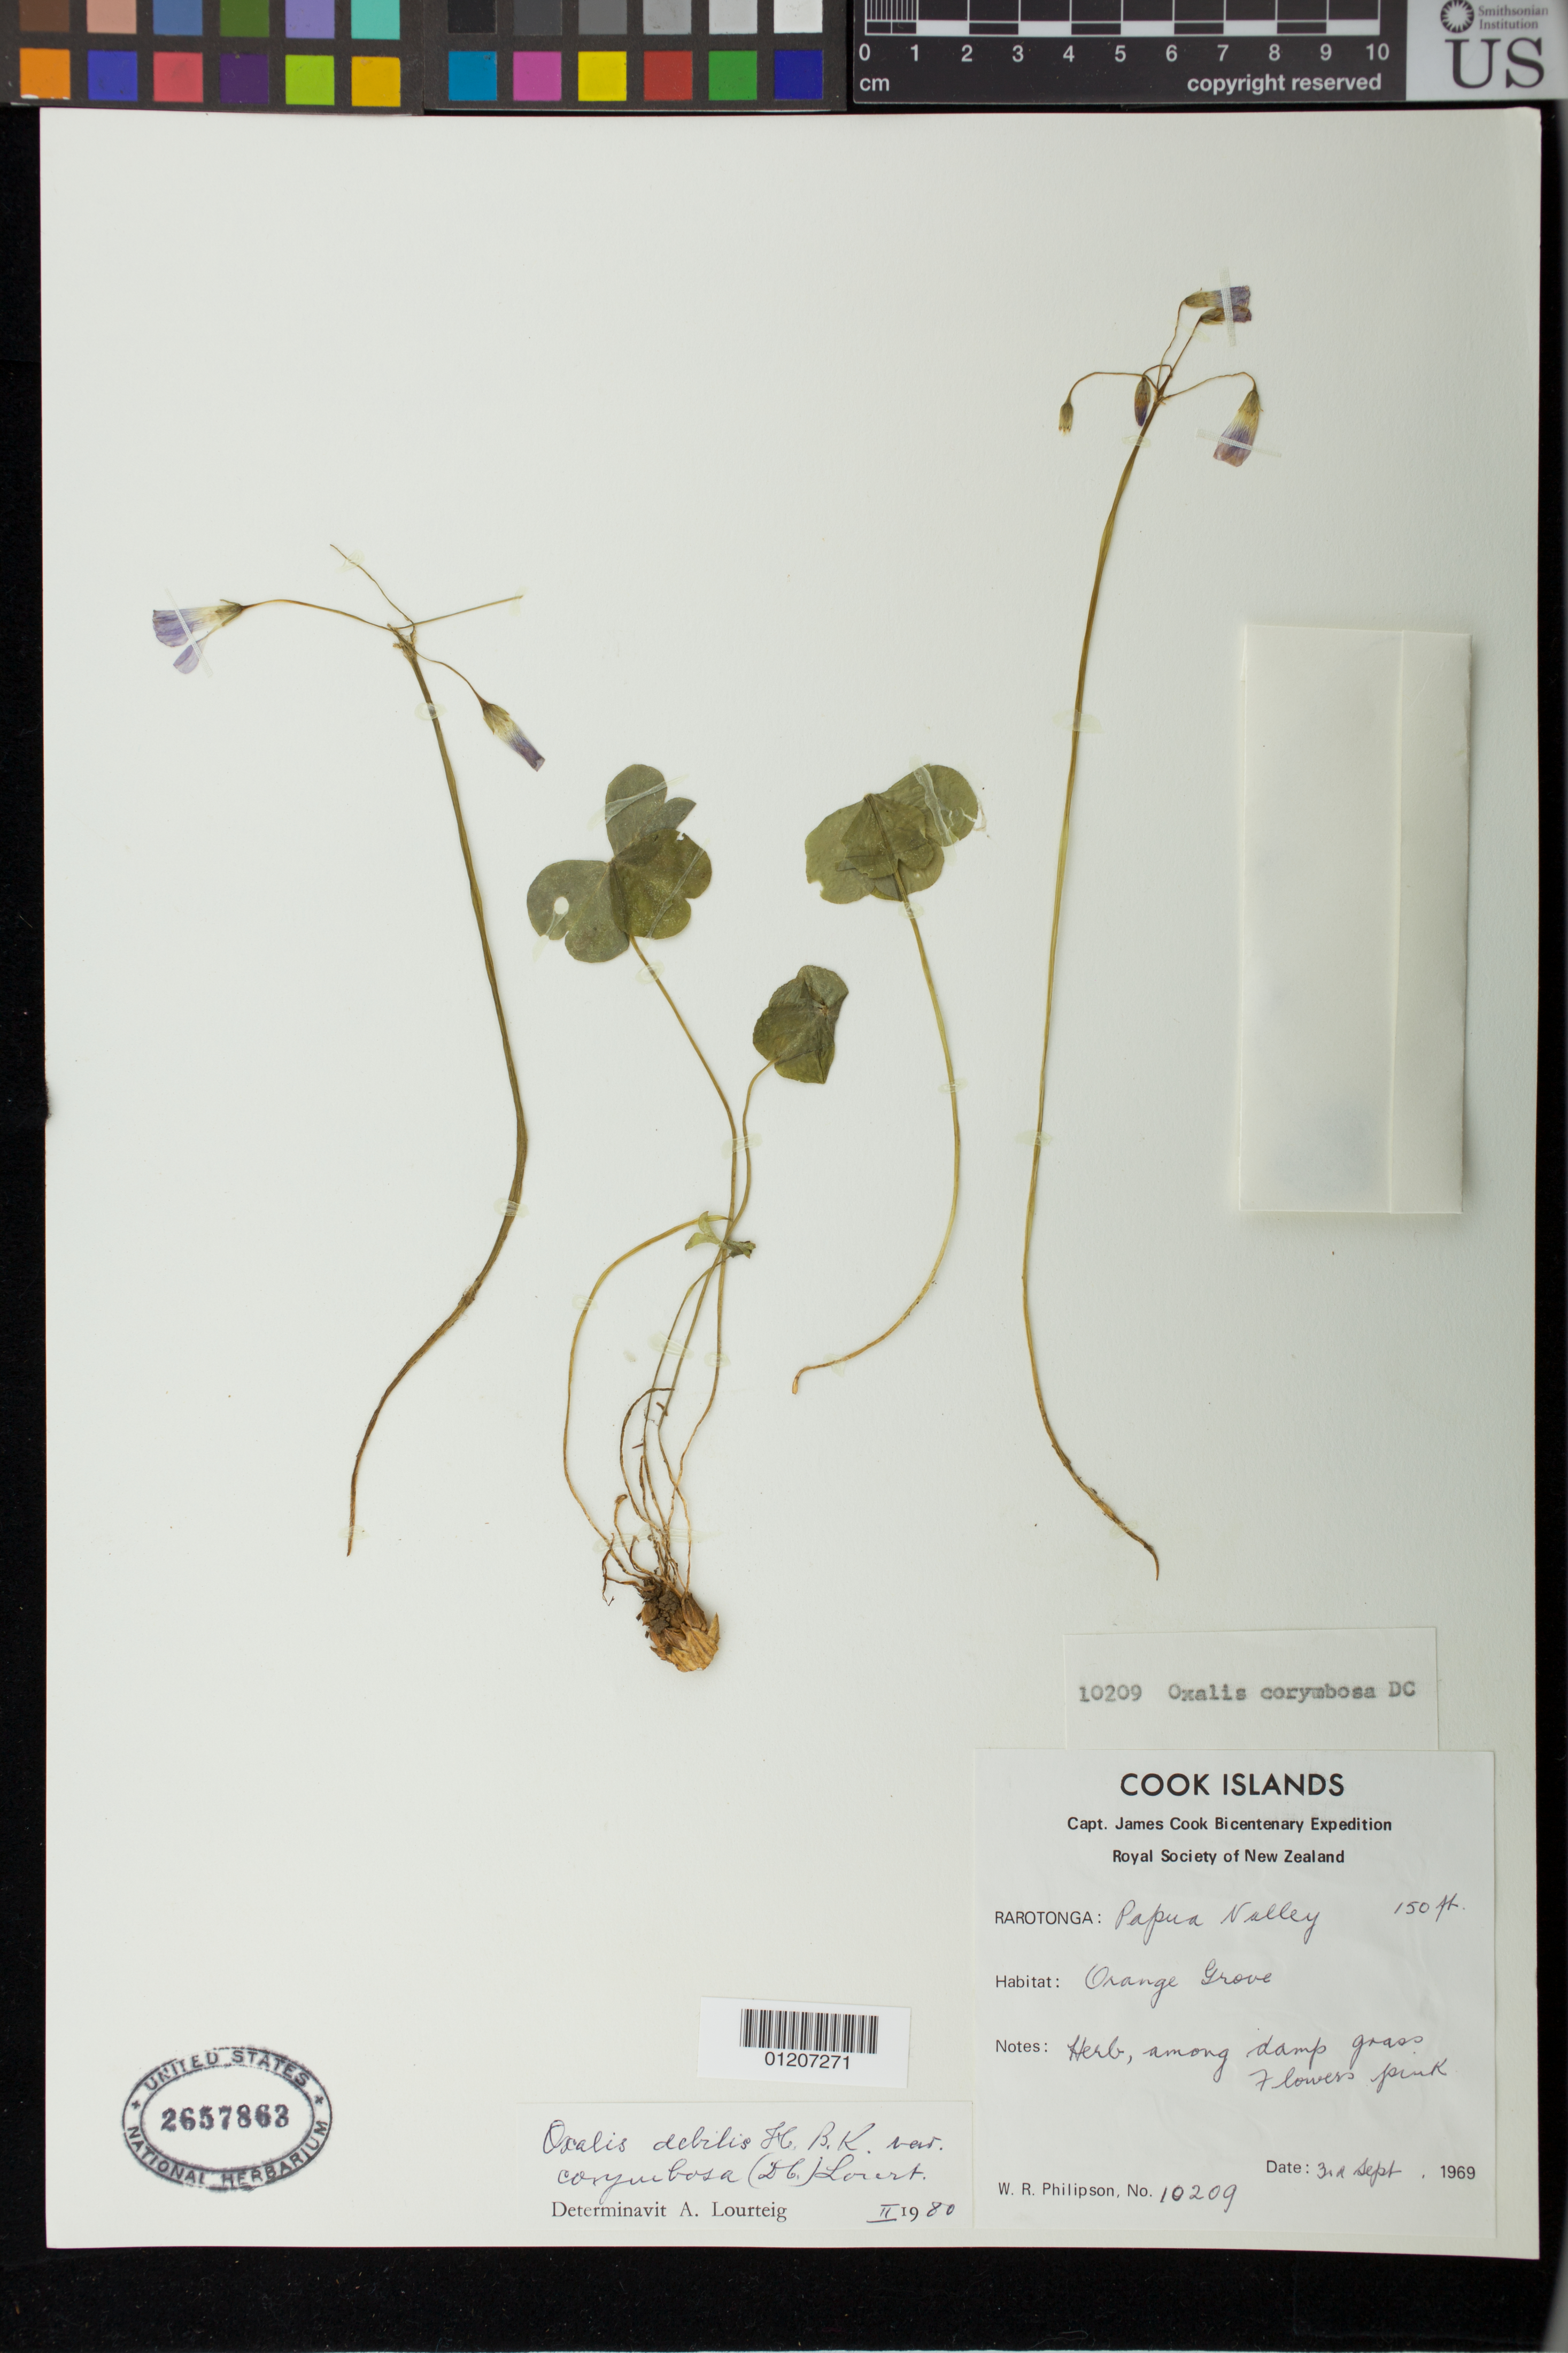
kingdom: Plantae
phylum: Tracheophyta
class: Magnoliopsida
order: Oxalidales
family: Oxalidaceae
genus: Oxalis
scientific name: Oxalis debilis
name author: Kunth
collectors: W. R. Philipson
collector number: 10209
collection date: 1969-09-03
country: Cook Islands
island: Rarotonga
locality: Papua valley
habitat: Among damp grass. Orange grove.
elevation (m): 46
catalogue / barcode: US 2657863